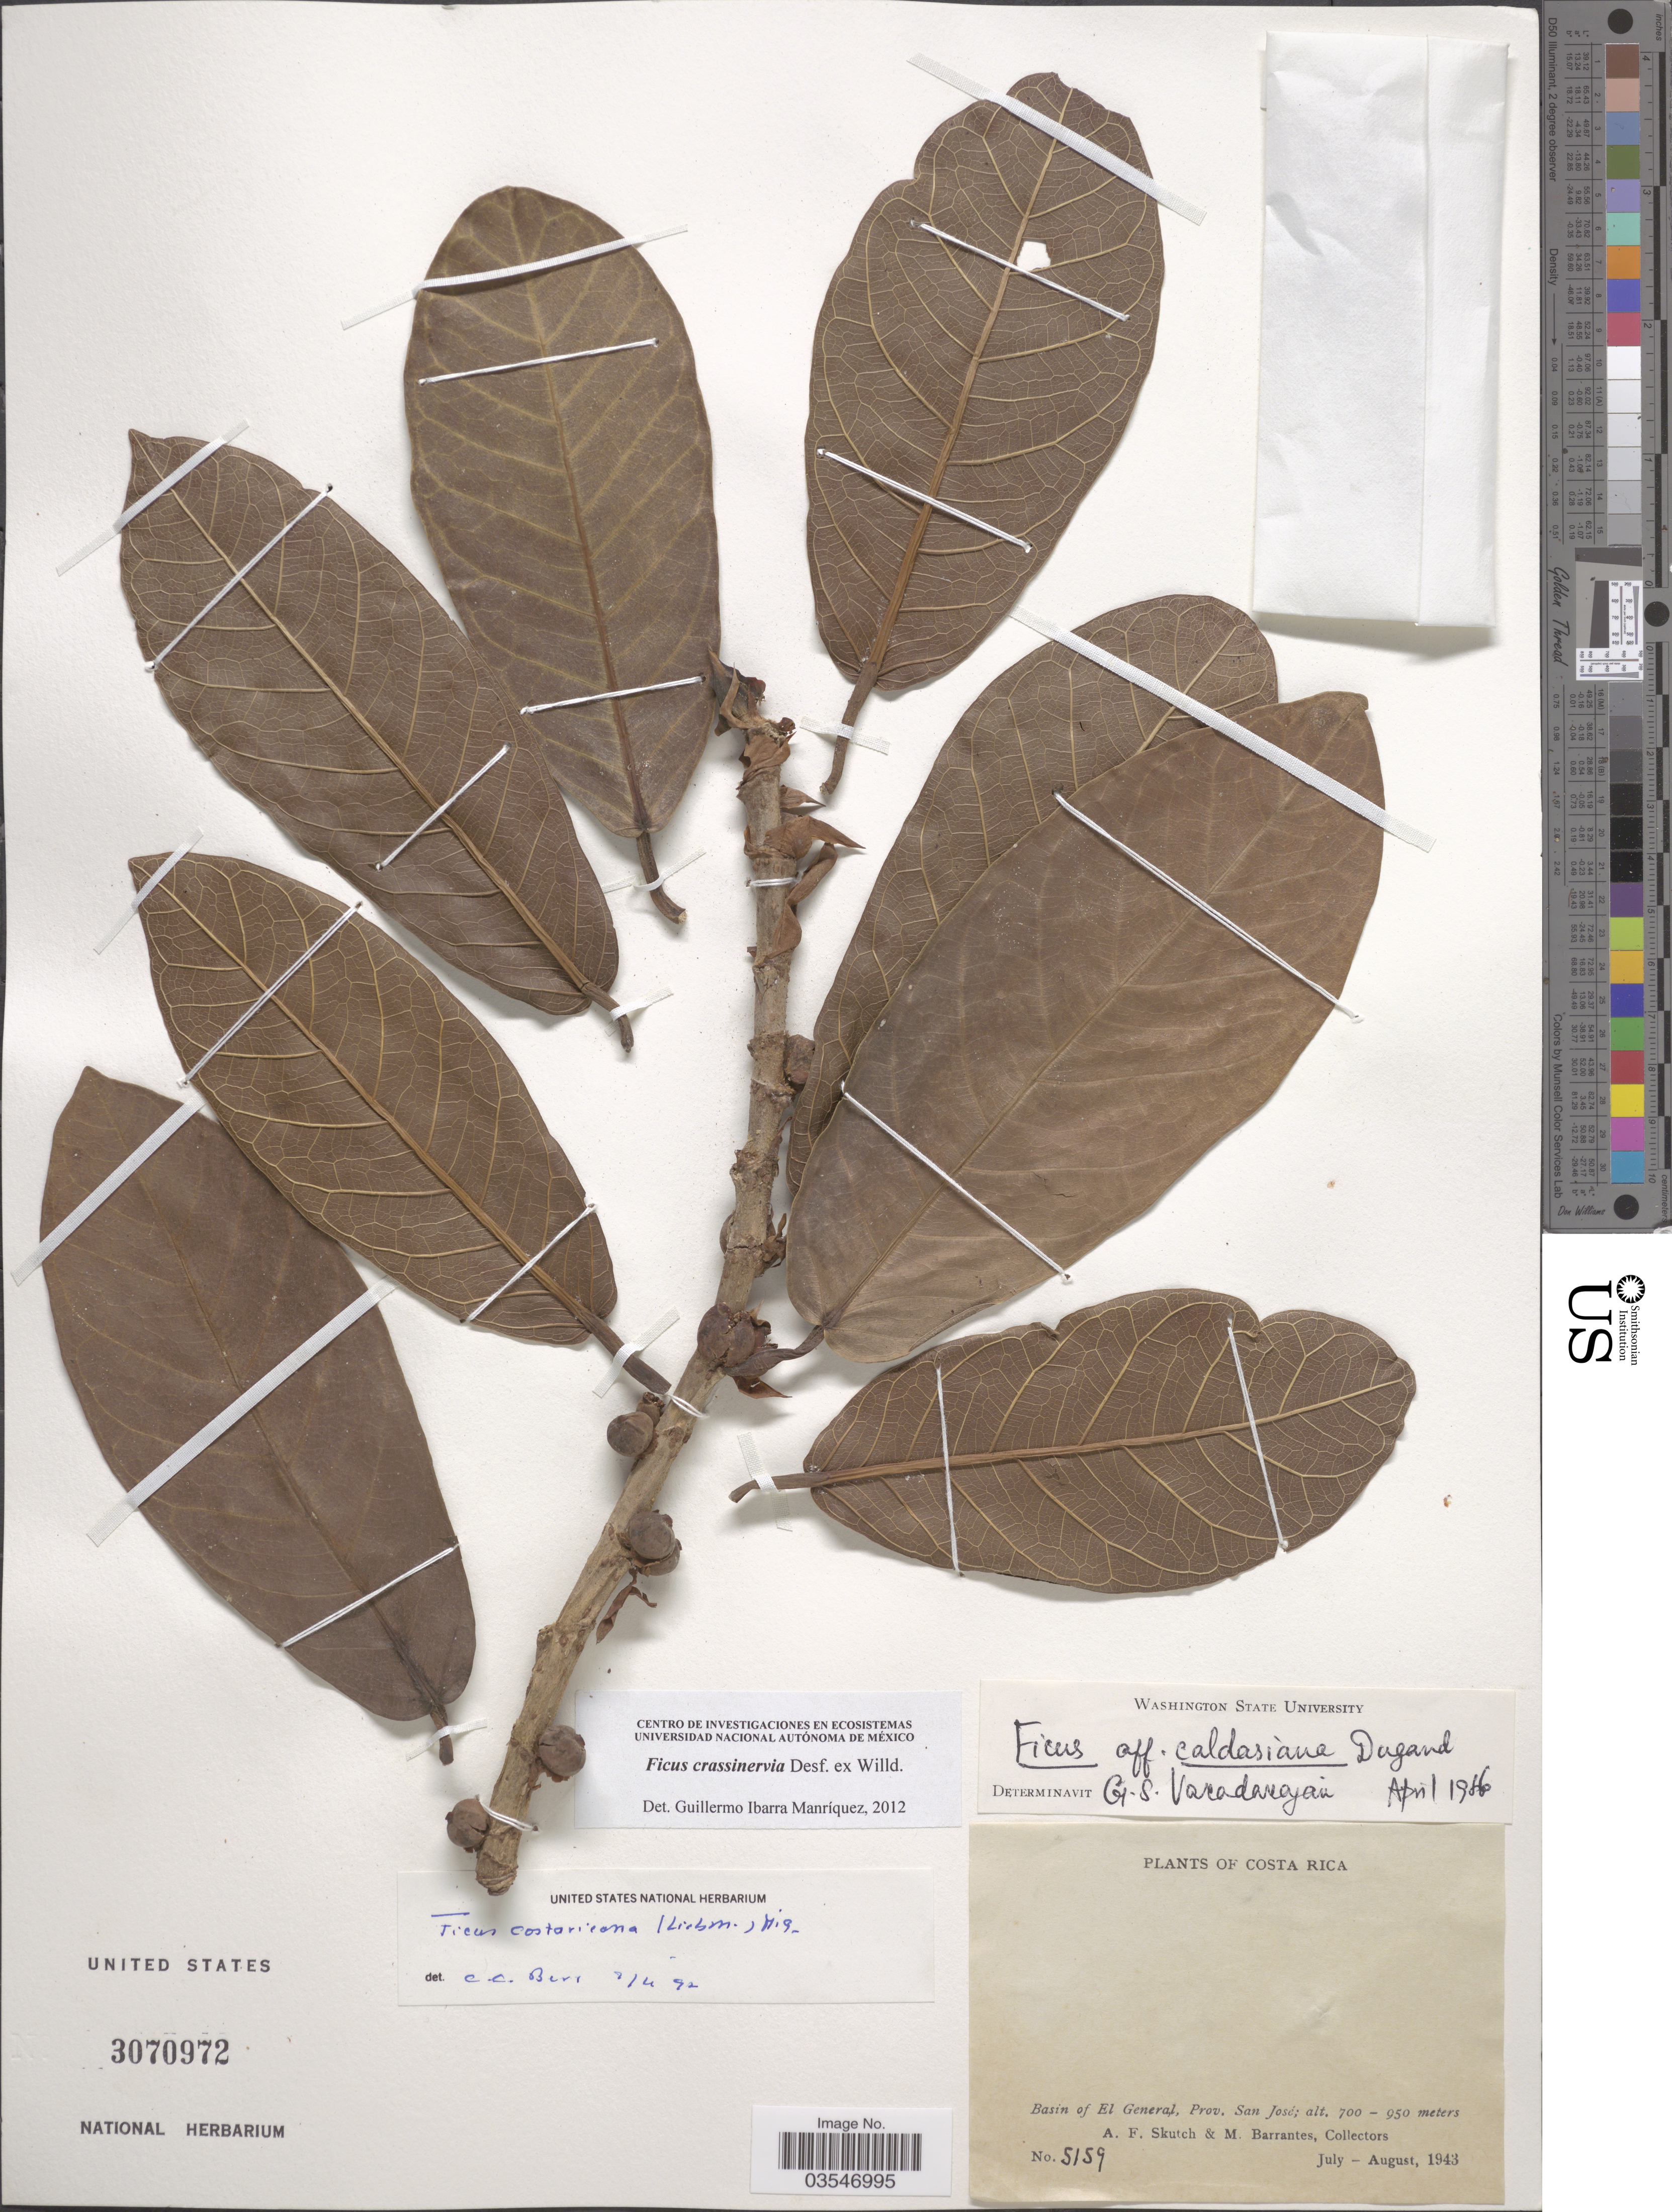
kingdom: Plantae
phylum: Tracheophyta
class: Magnoliopsida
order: Rosales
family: Moraceae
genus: Ficus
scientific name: Ficus crassinervia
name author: Desf. ex Willd.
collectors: A. F. Skutch & M. Barrantes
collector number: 5159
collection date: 1943-07/1943-08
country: Costa Rica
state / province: San José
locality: Bassin of El General.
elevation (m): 700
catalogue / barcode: US 3070972